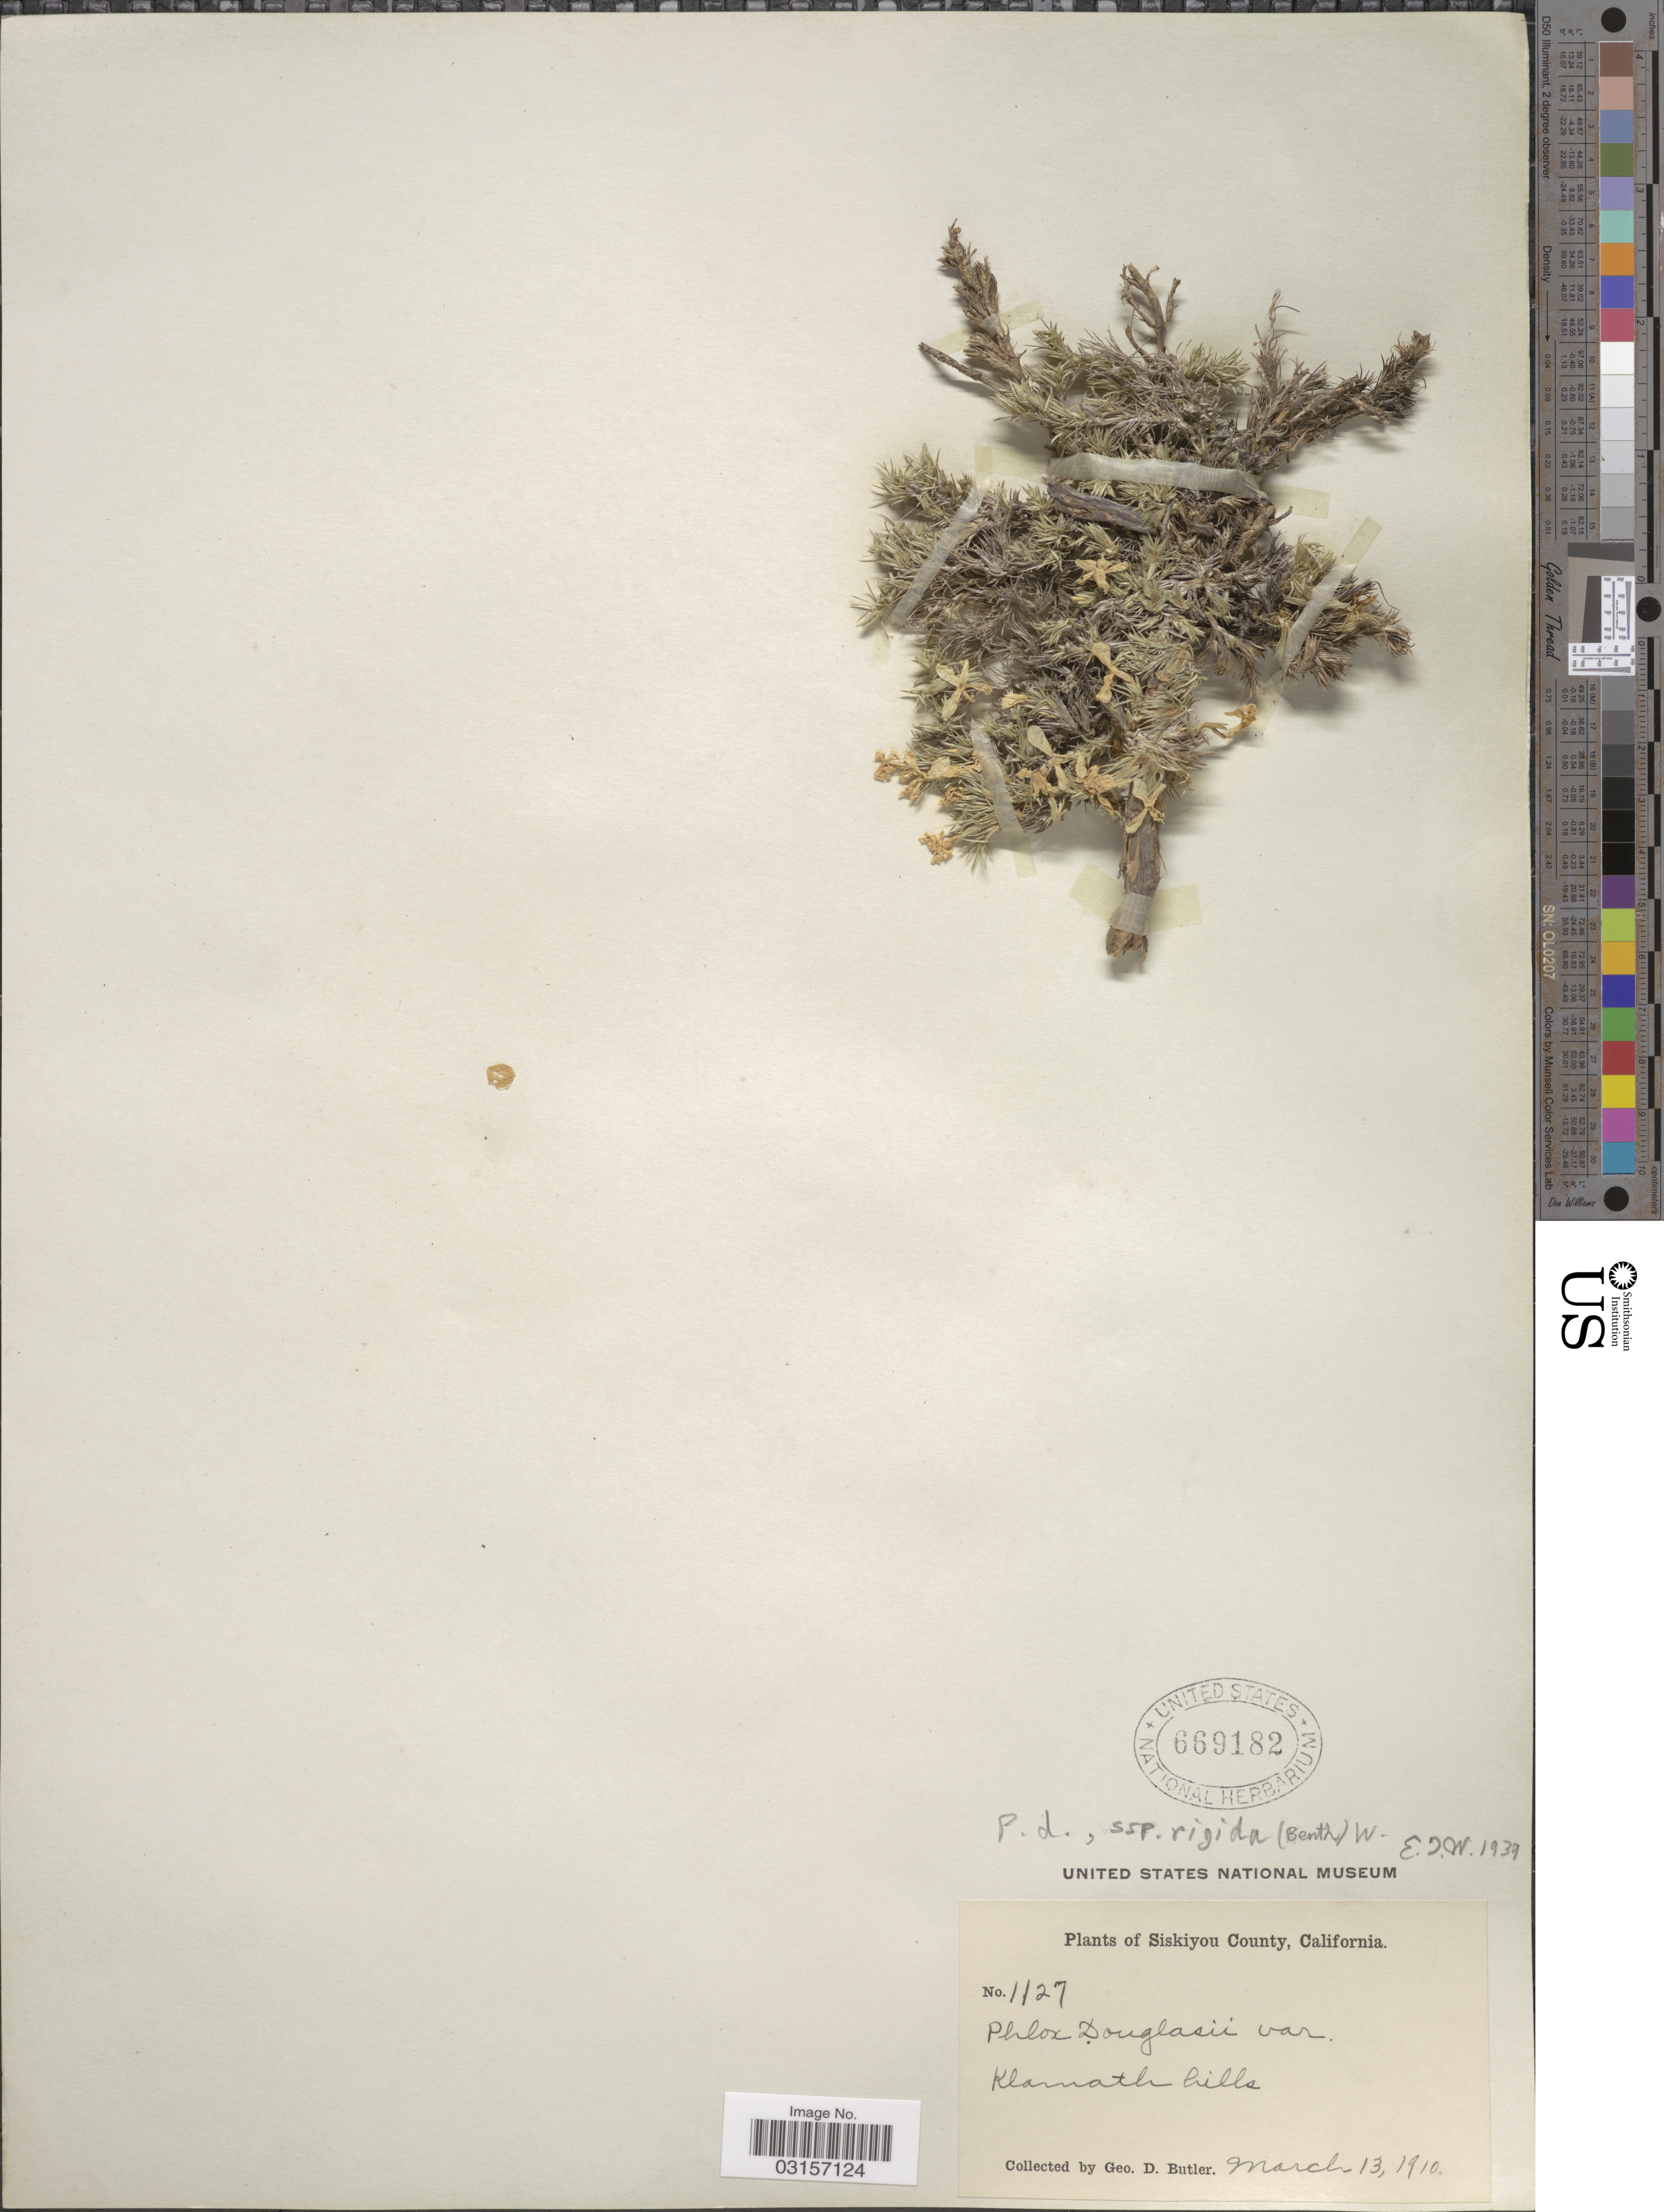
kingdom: Plantae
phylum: Tracheophyta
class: Magnoliopsida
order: Ericales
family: Polemoniaceae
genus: Phlox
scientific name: Phlox caespitosa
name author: Nutt.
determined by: Mayfield, M. H.; Ferguson, C. J.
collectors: G. D. Butler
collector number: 1127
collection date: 1910-03-13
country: United States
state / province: California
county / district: Siskiyou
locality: Siskiyou County, California, Klamath hills.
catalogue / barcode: US 669182